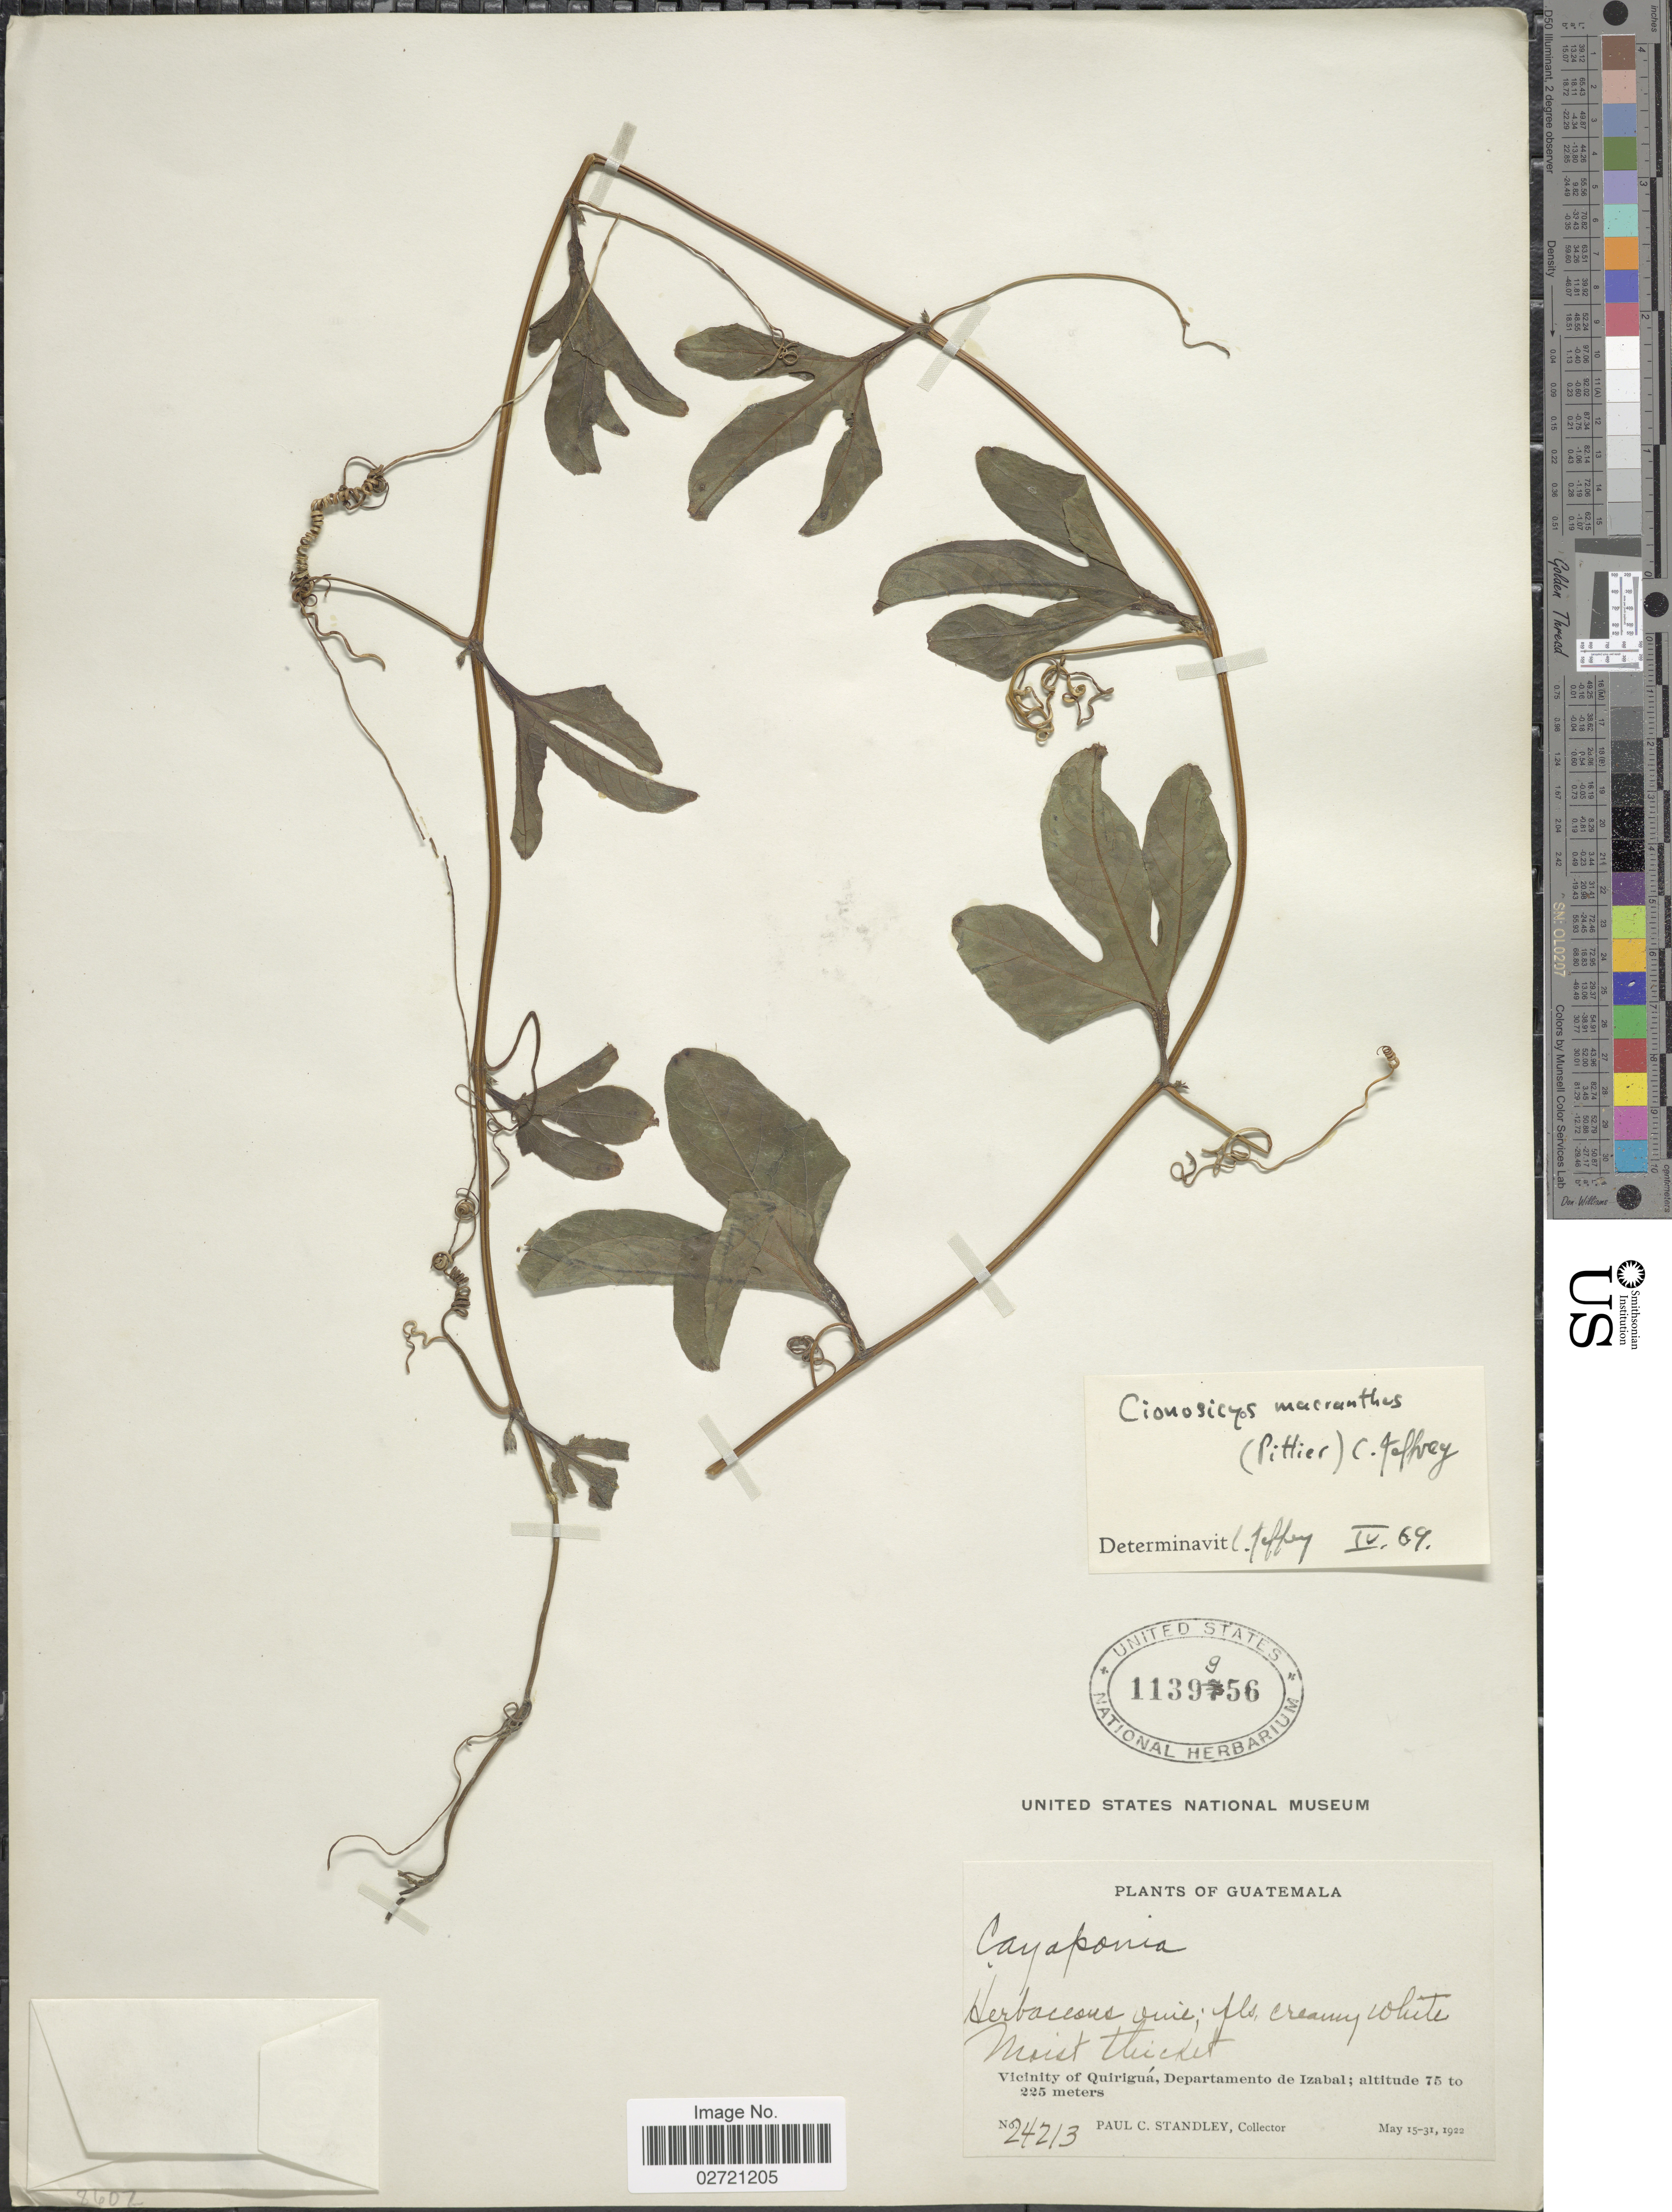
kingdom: Plantae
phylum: Tracheophyta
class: Magnoliopsida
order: Cucurbitales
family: Cucurbitaceae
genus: Cionosicys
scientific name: Cionosicys macranthus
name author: (Pittier) C. Jeffrey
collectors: P. C. Standley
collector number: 24213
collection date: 1922-05-15/1922-05-31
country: Guatemala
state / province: Izabal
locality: Vicinity of Quirigua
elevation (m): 75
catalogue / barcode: US 1139956